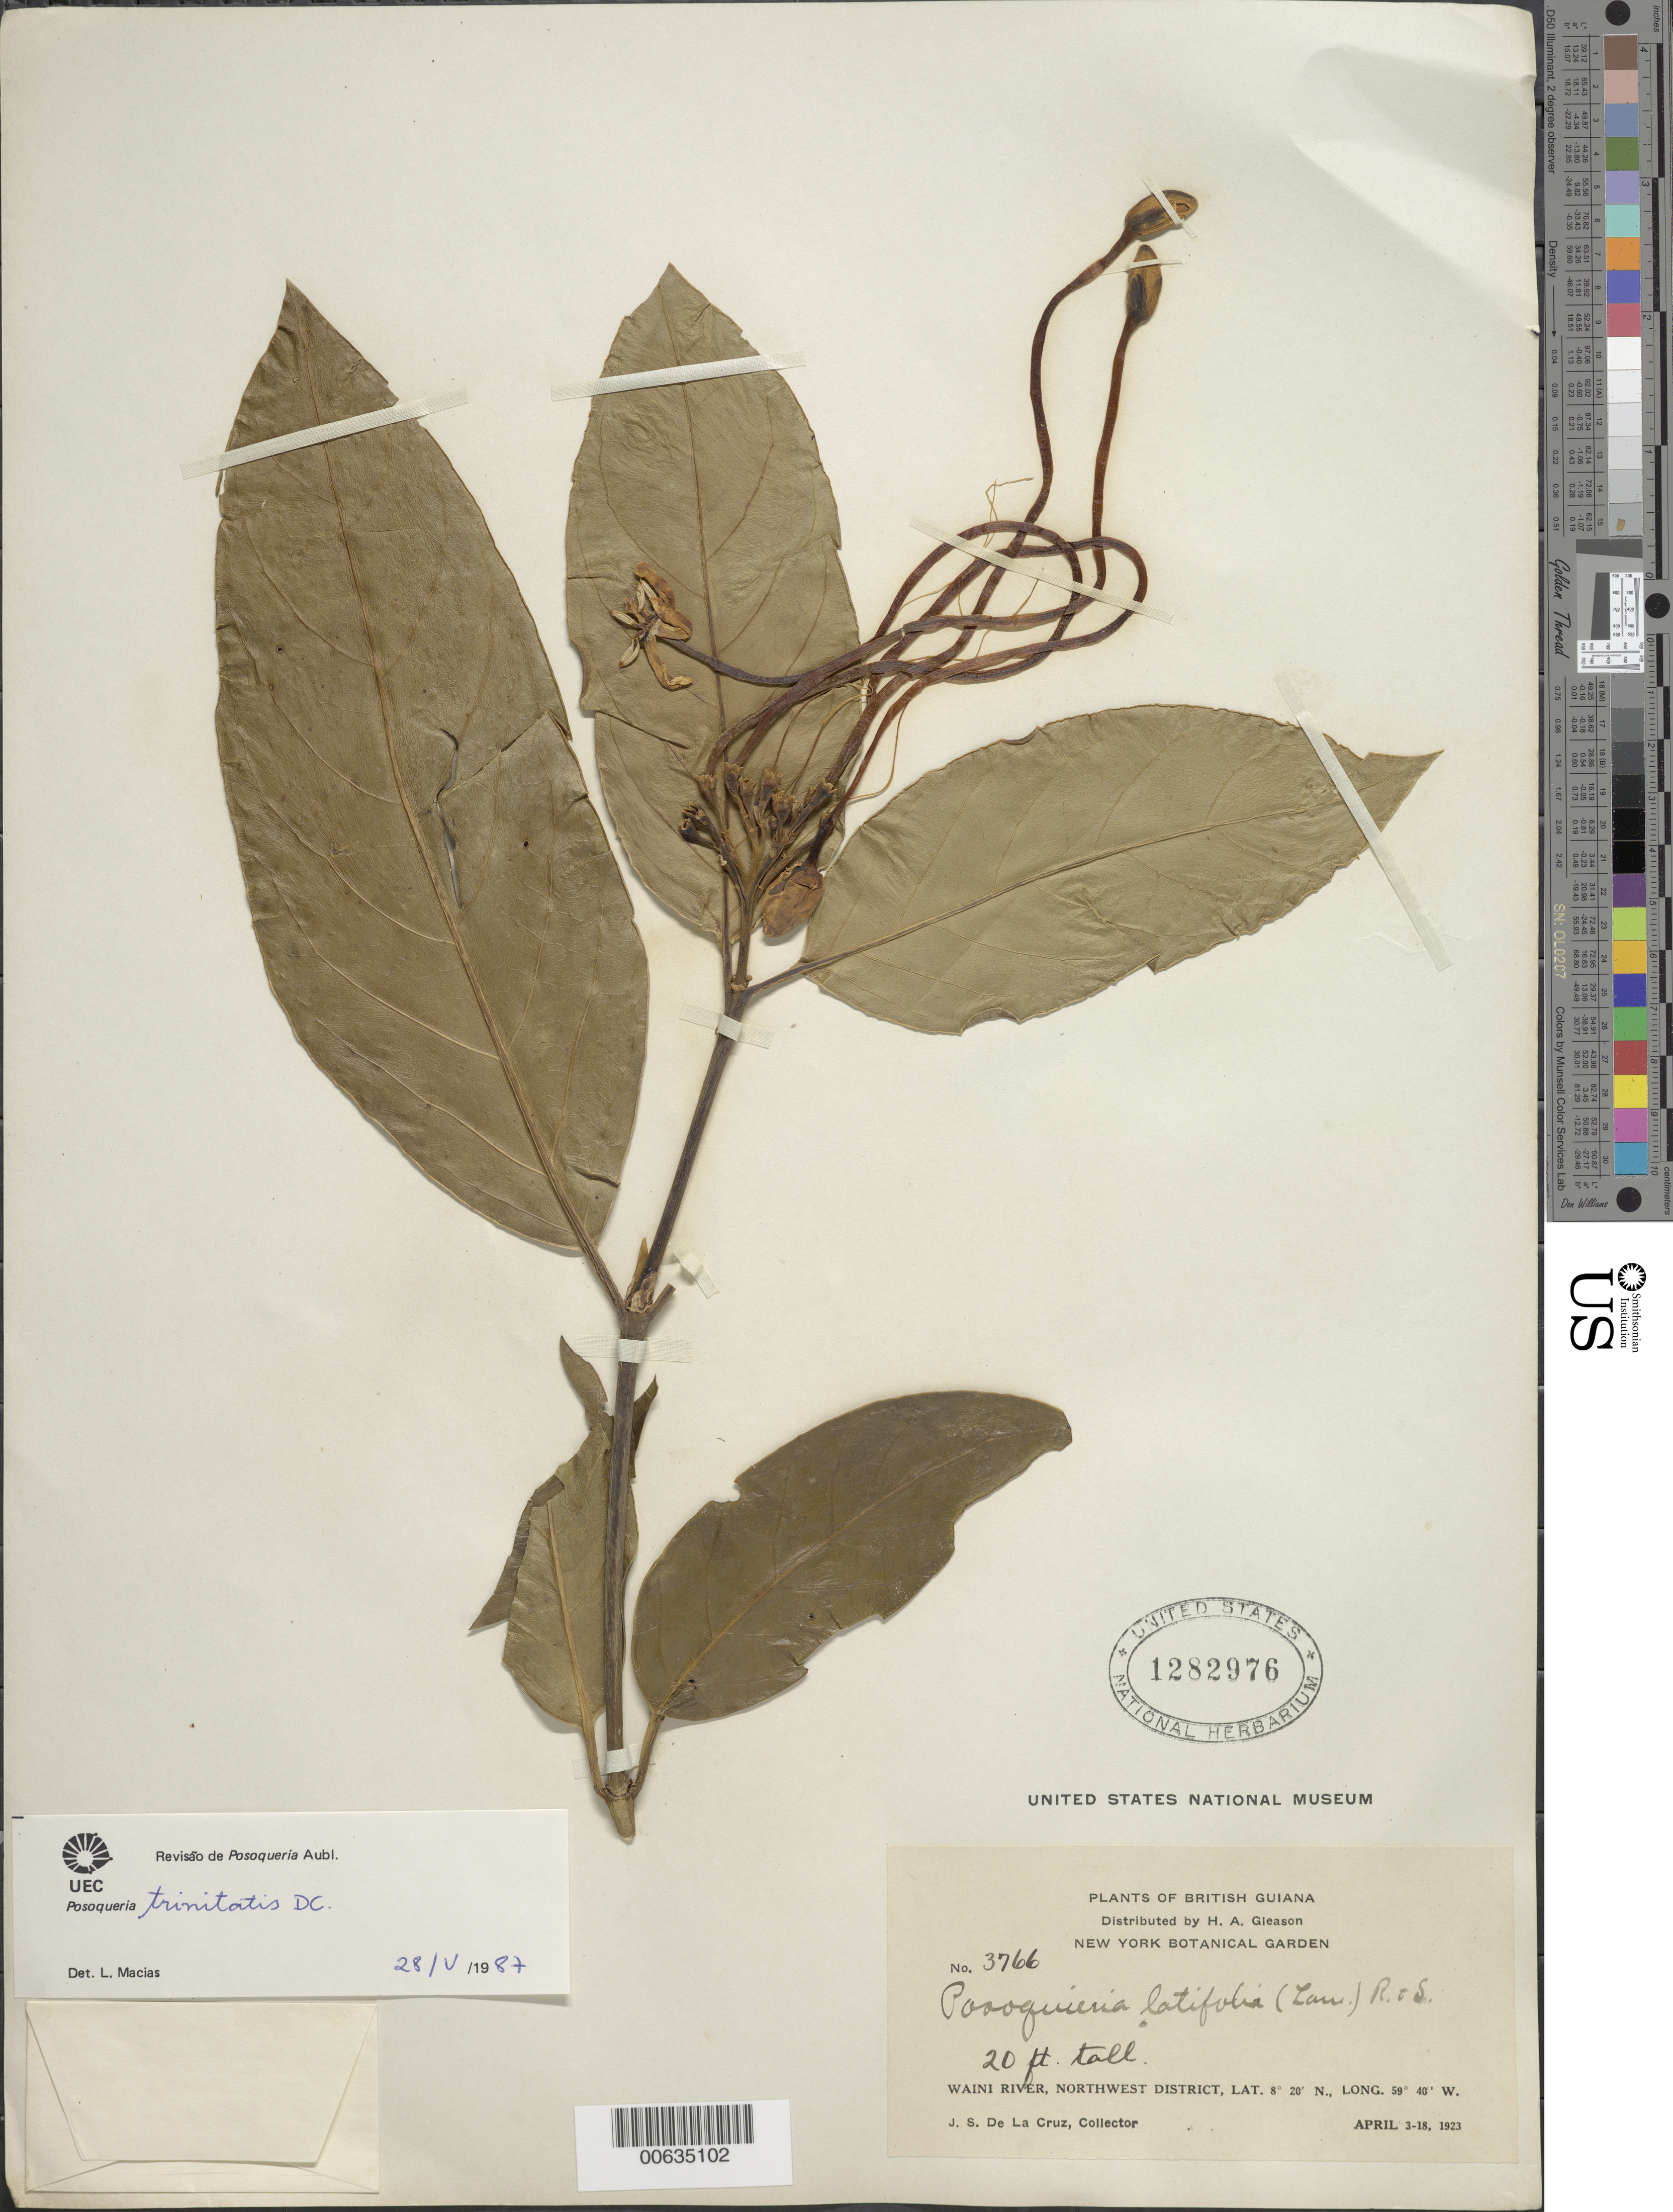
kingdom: Plantae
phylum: Tracheophyta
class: Magnoliopsida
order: Gentianales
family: Rubiaceae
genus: Posoqueria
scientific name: Posoqueria trinitatis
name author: DC.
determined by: Macias, L.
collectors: J. S. de la Cruz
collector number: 3766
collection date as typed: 3-Apr-23 to 18-Apr-23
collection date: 1923-04-03/1923-04-18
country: Guyana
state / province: Barima-Waini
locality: Waini R., NW District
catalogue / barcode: US 1282976